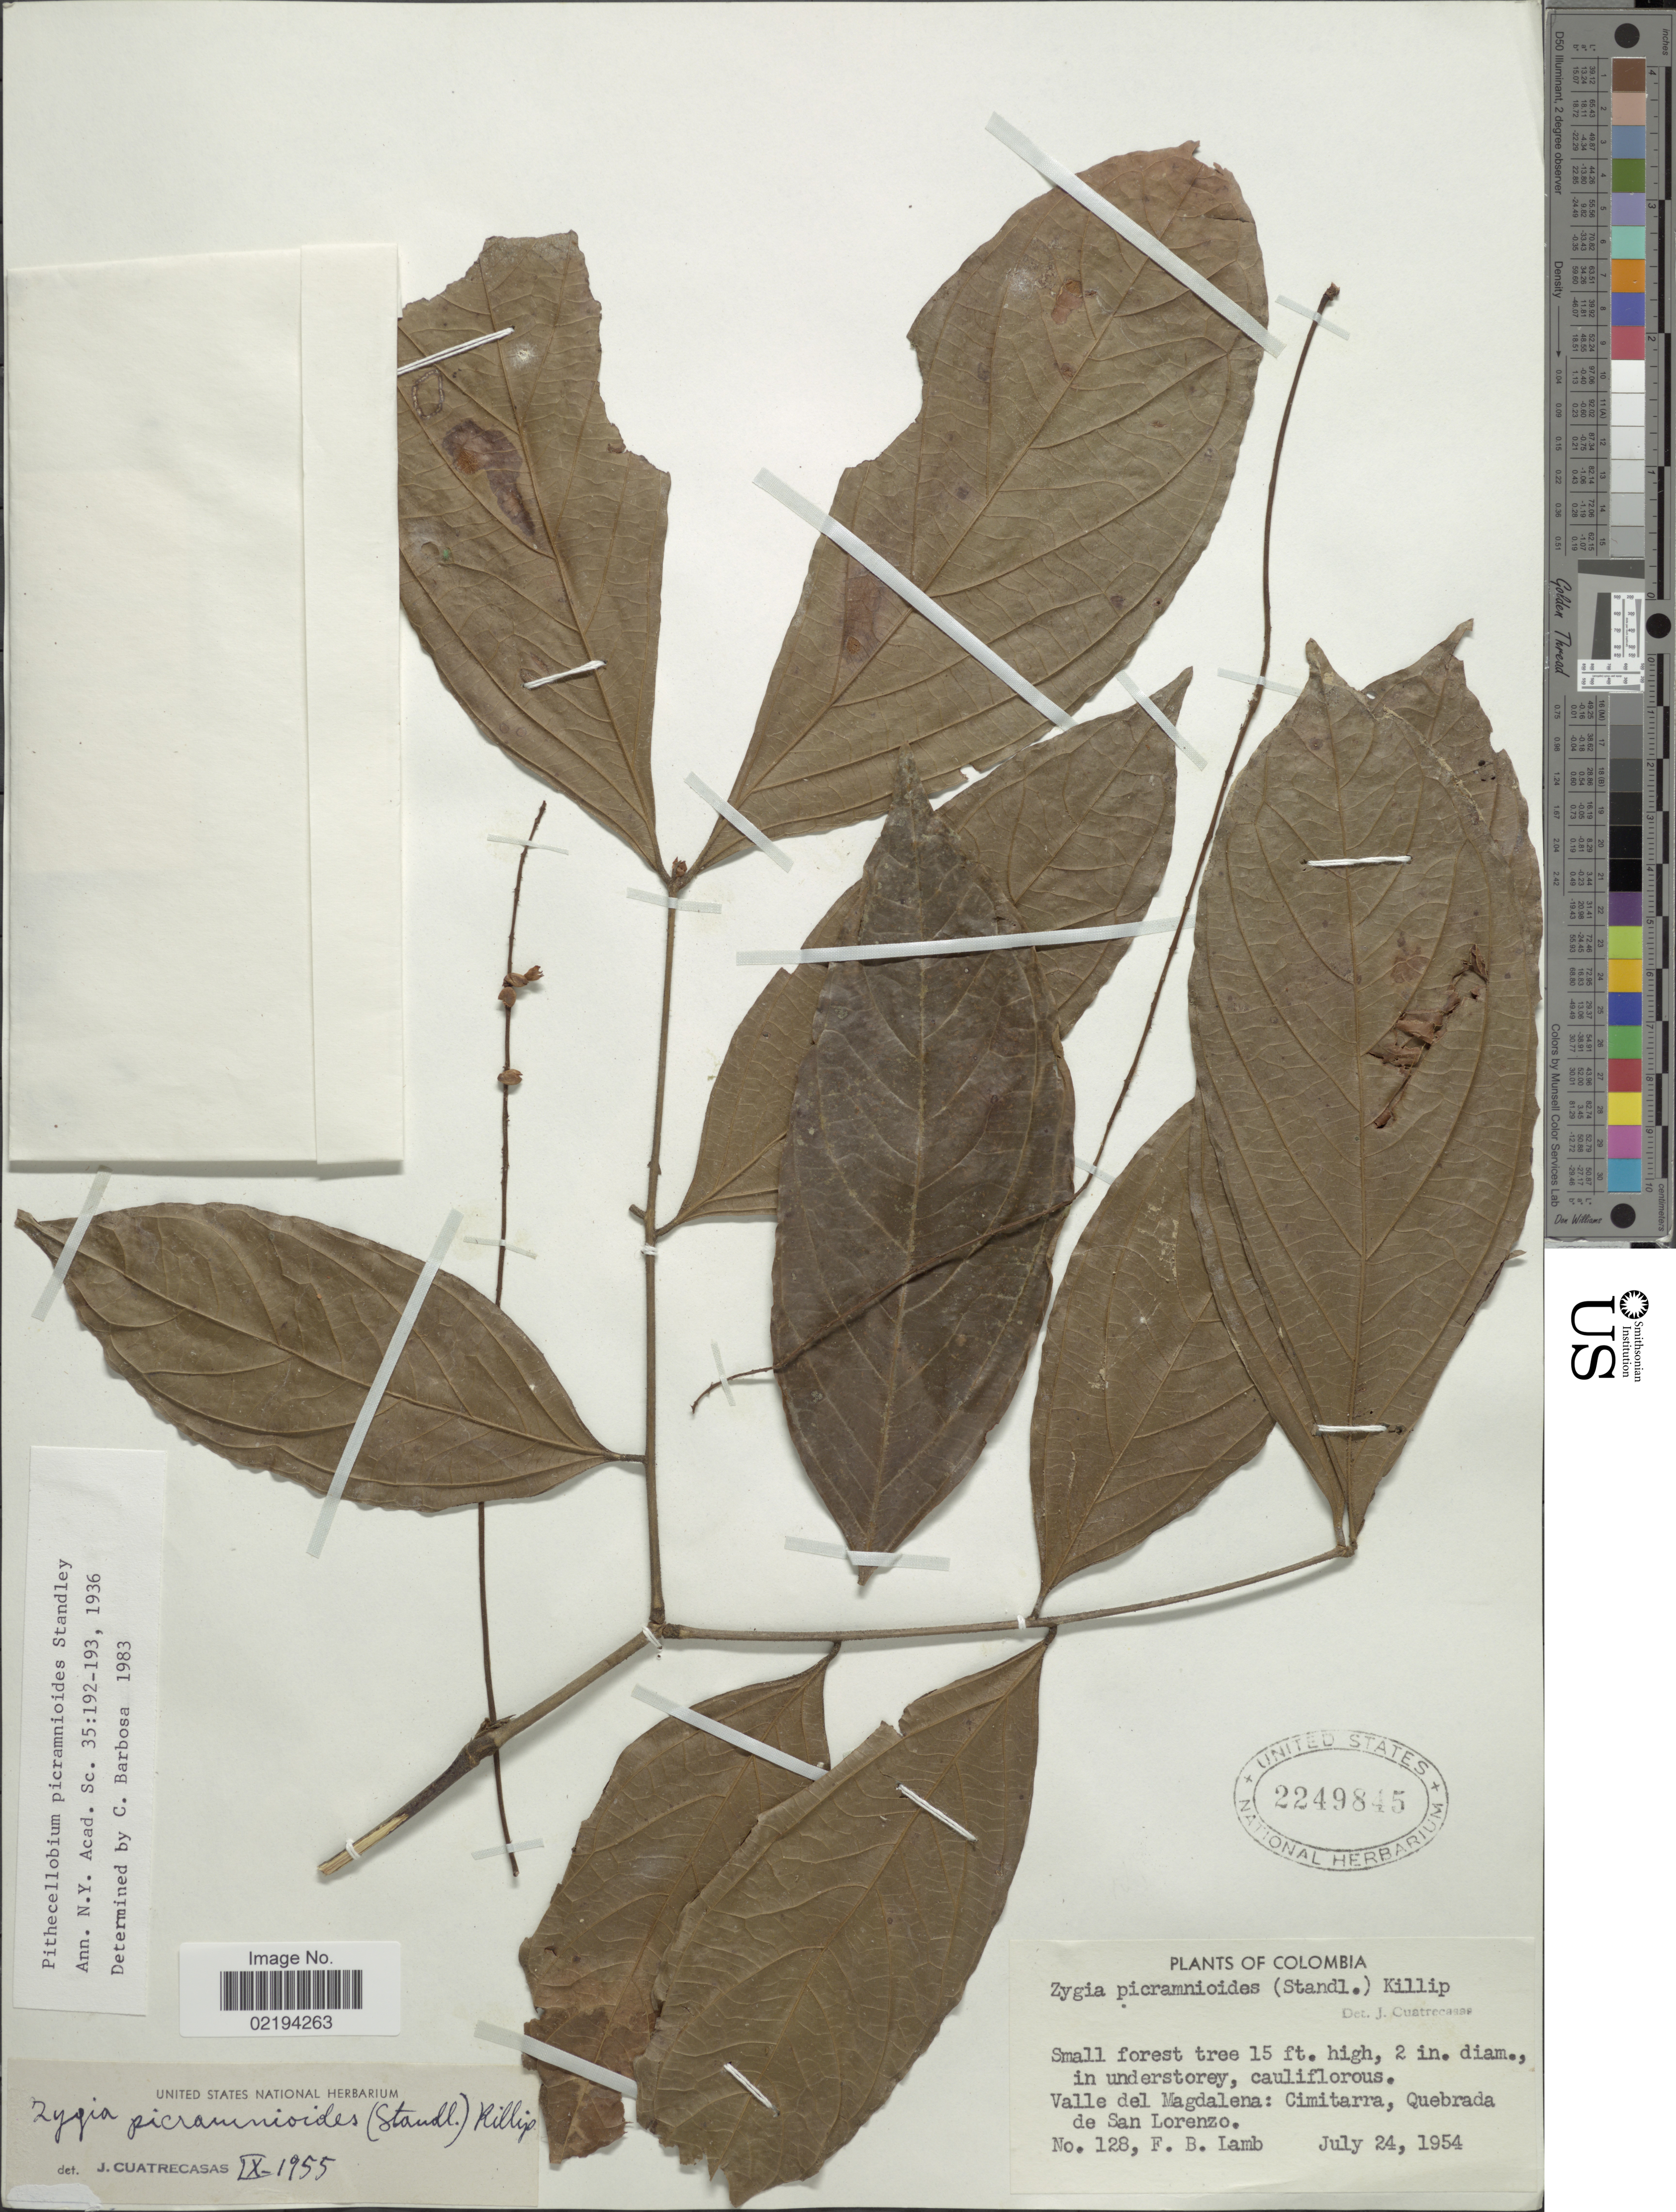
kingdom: Plantae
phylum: Tracheophyta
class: Magnoliopsida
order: Fabales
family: Fabaceae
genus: Zygia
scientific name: Zygia picramnioides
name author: (Standl. ex Killip) Killip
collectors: F. B. Lamb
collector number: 128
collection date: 1954-07-24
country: Colombia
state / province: Magdalena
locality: Valle del Magdalena: Cimitarra, Quebrada de San Lorenzo.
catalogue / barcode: US 2249845